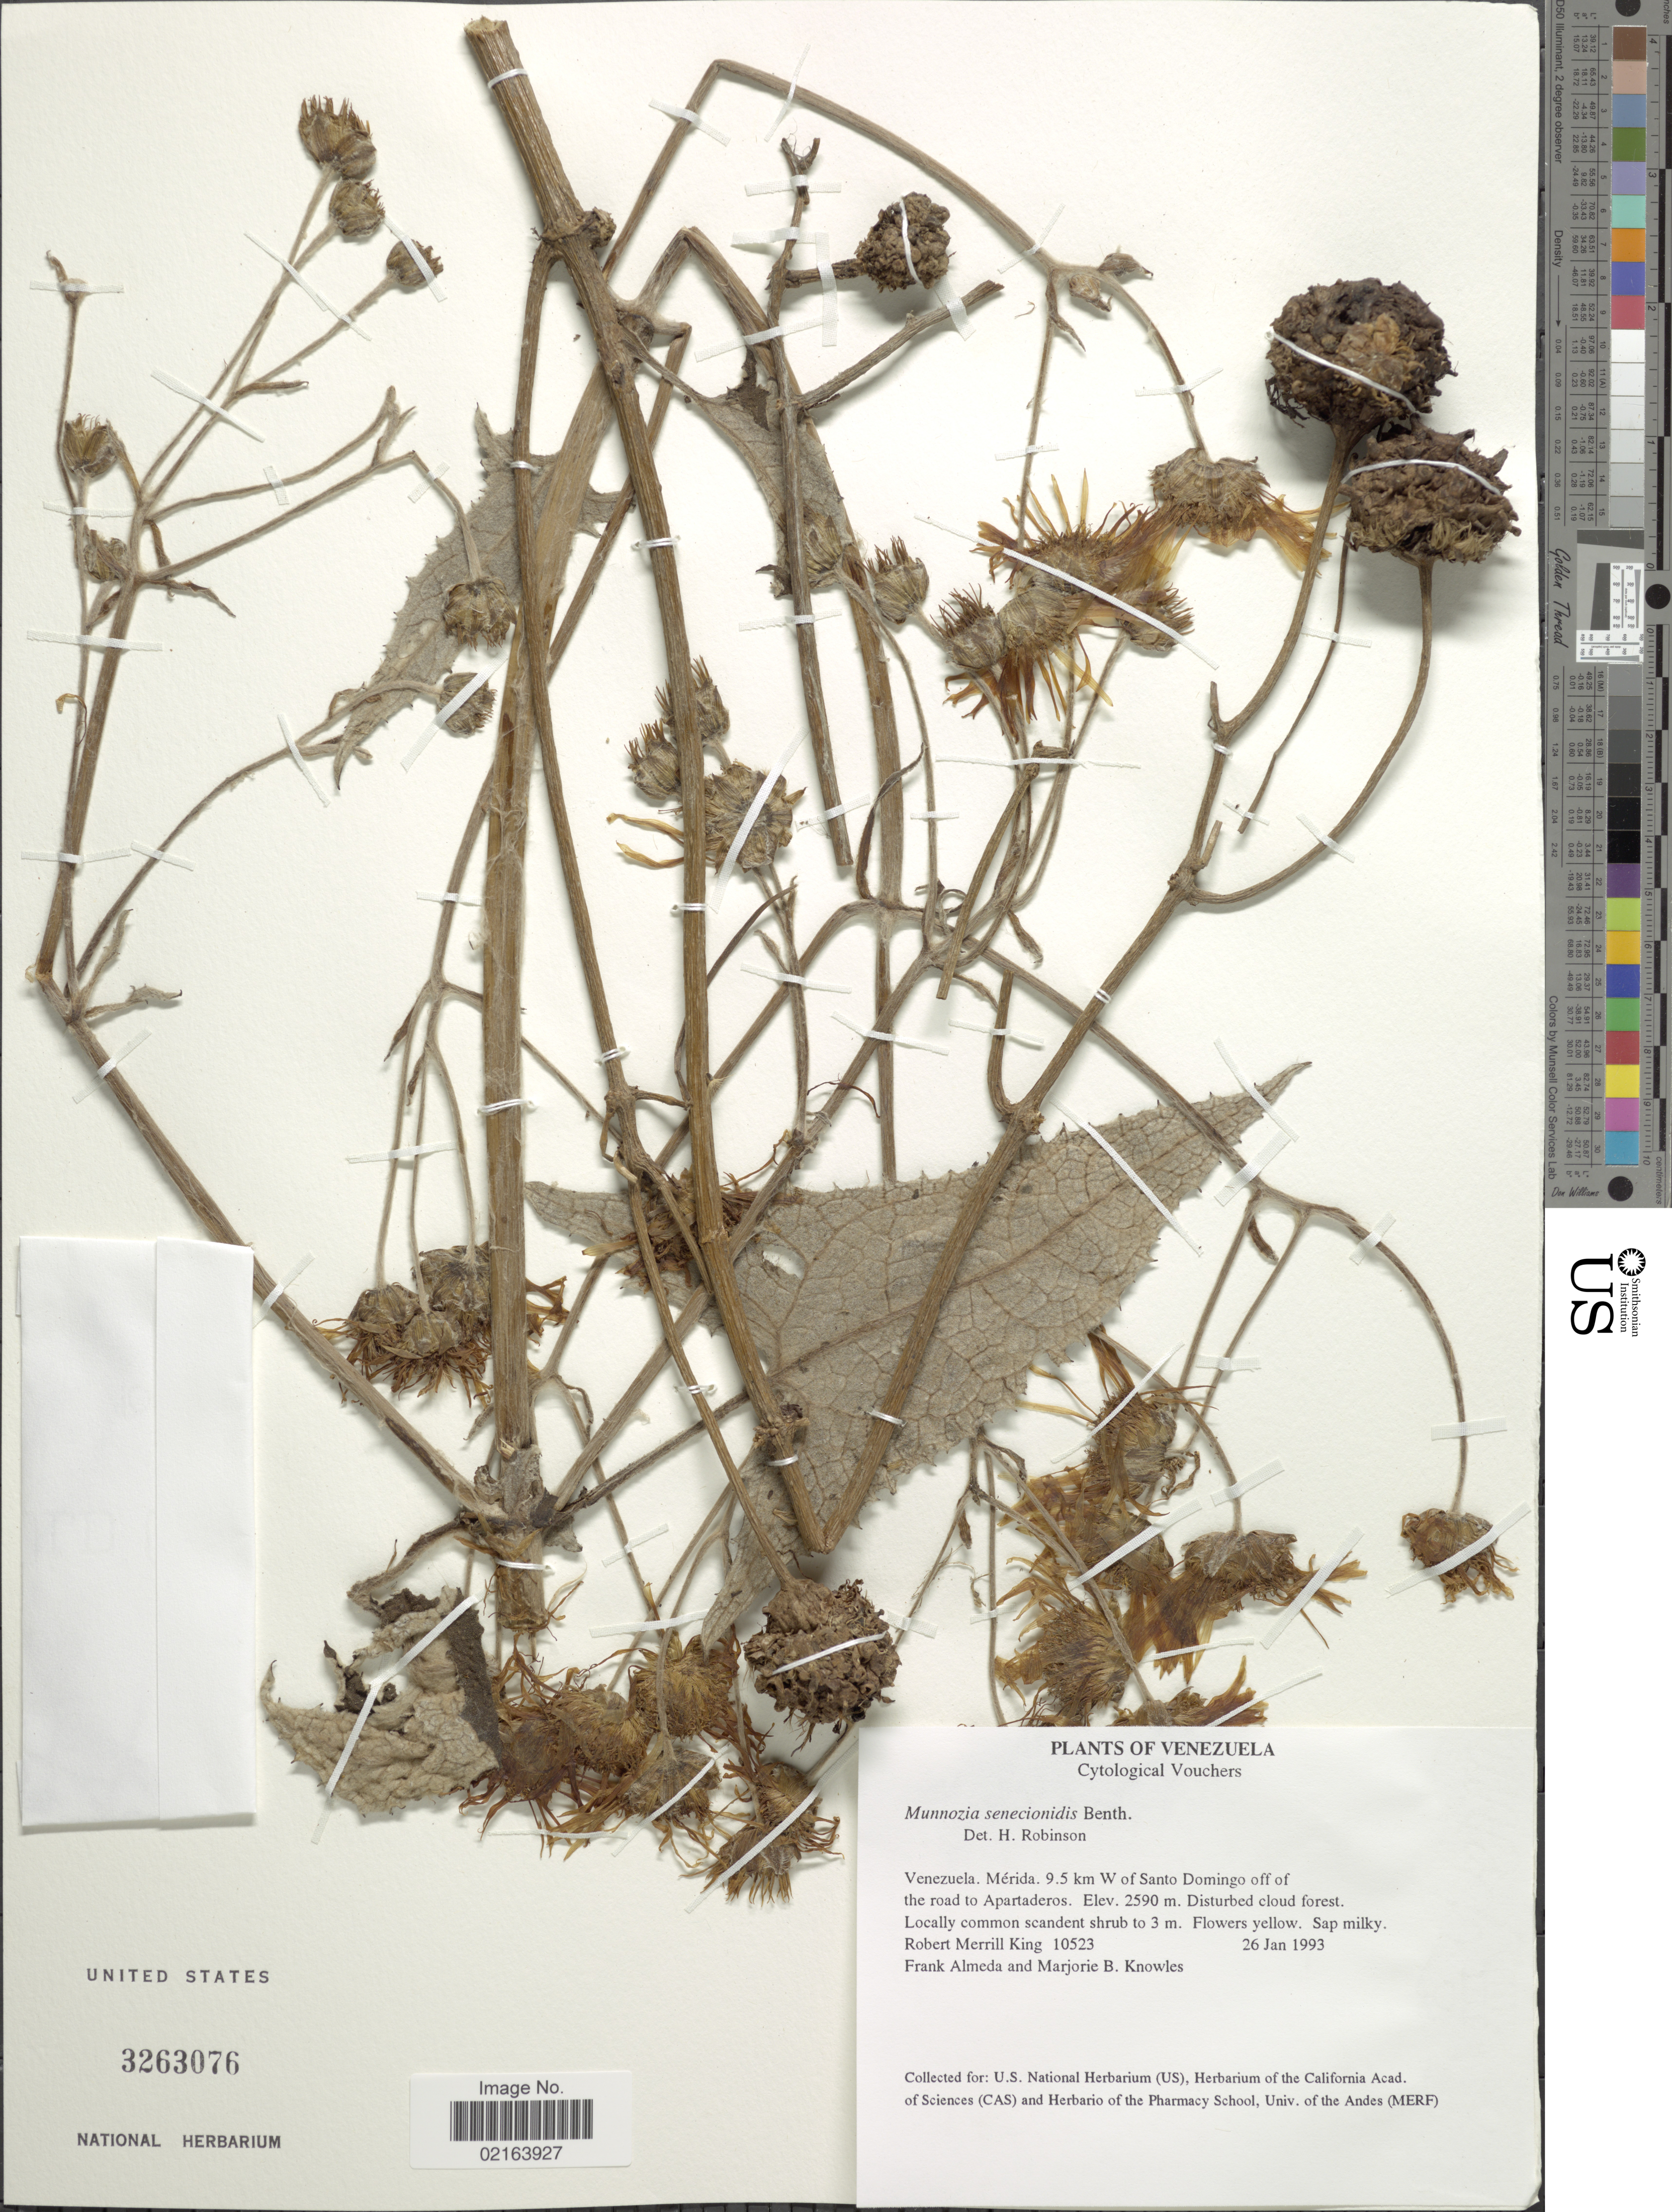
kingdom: Plantae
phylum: Tracheophyta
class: Magnoliopsida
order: Asterales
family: Asteraceae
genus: Munnozia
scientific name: Munnozia senecionidis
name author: Benth.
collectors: R. M. King, F. Almeda & M. B. Knowles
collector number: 10523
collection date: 1993-01-26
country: Venezuela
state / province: Mérida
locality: Merida, 9.5 km W of Santo Domingo off of the road to Apartaderos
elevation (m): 2590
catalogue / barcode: US 3263076